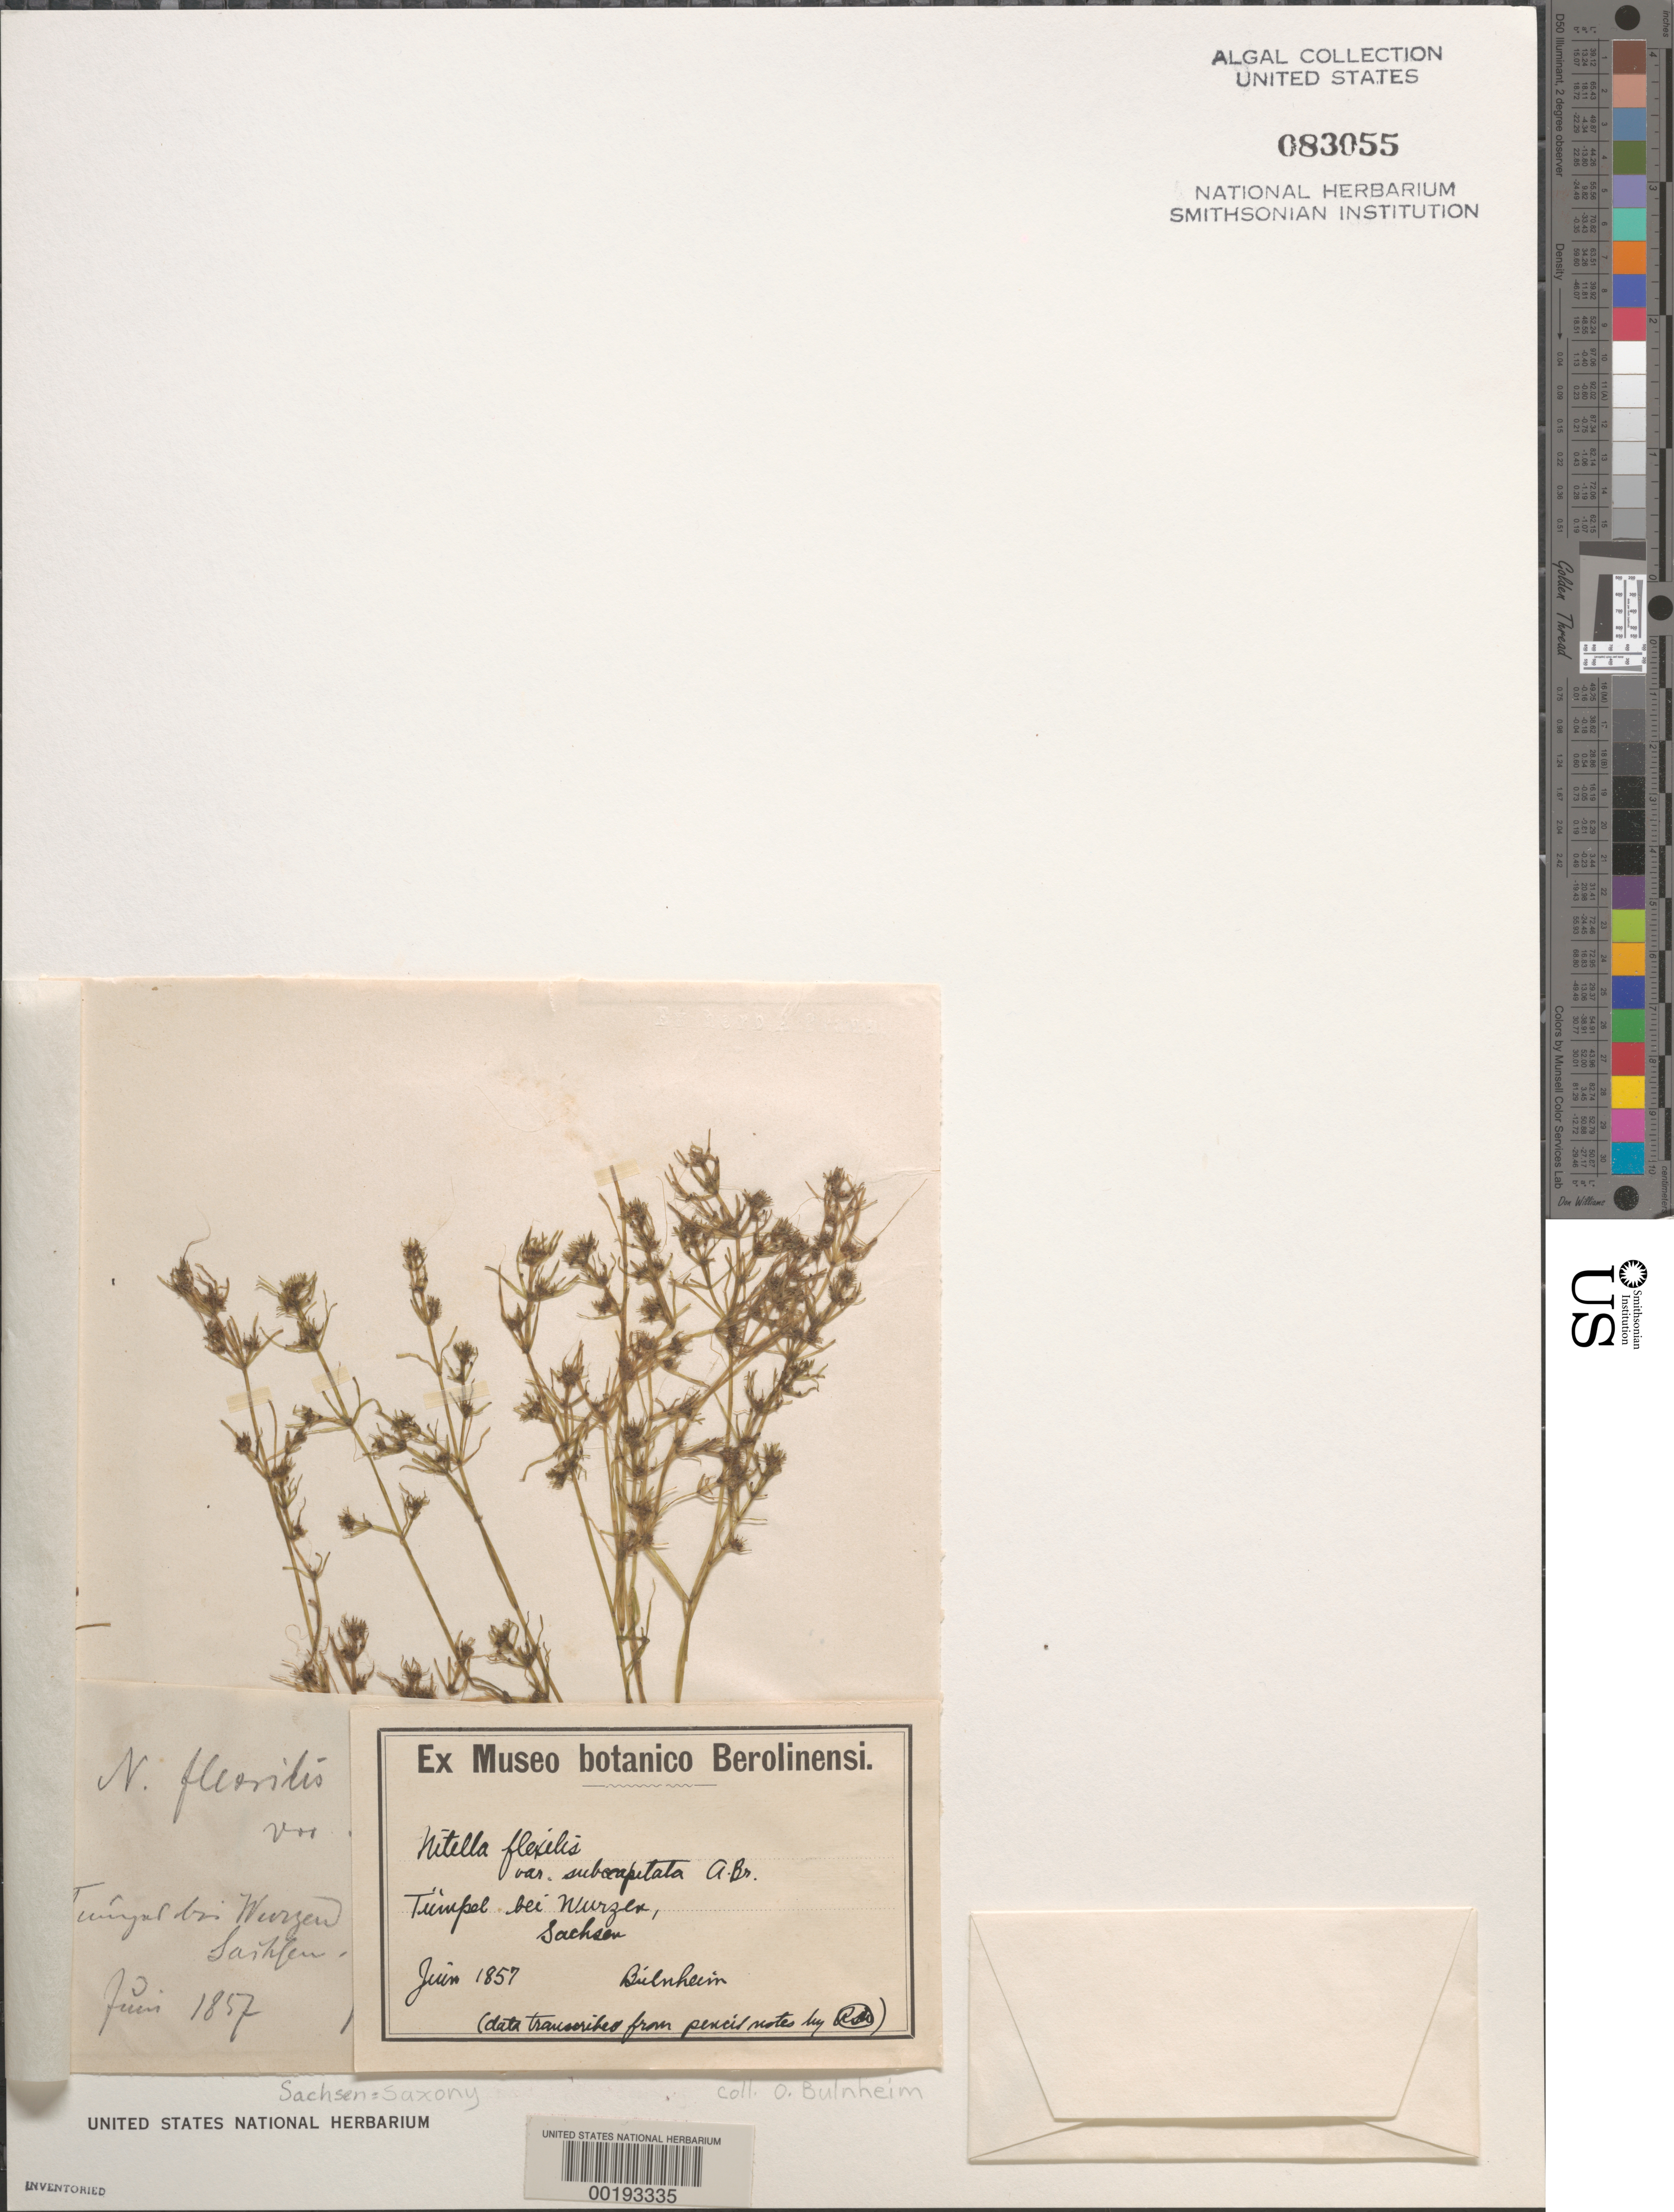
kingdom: Plantae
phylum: Charophyta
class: Charophyceae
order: Charales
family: Characeae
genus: Nitella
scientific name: Nitella flexilis var. subcapitata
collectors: O. Bulnheim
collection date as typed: Jun 1857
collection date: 1857-06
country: Germany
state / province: Sachsen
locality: Saxony (sachsen), near wurzen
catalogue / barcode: US 83055